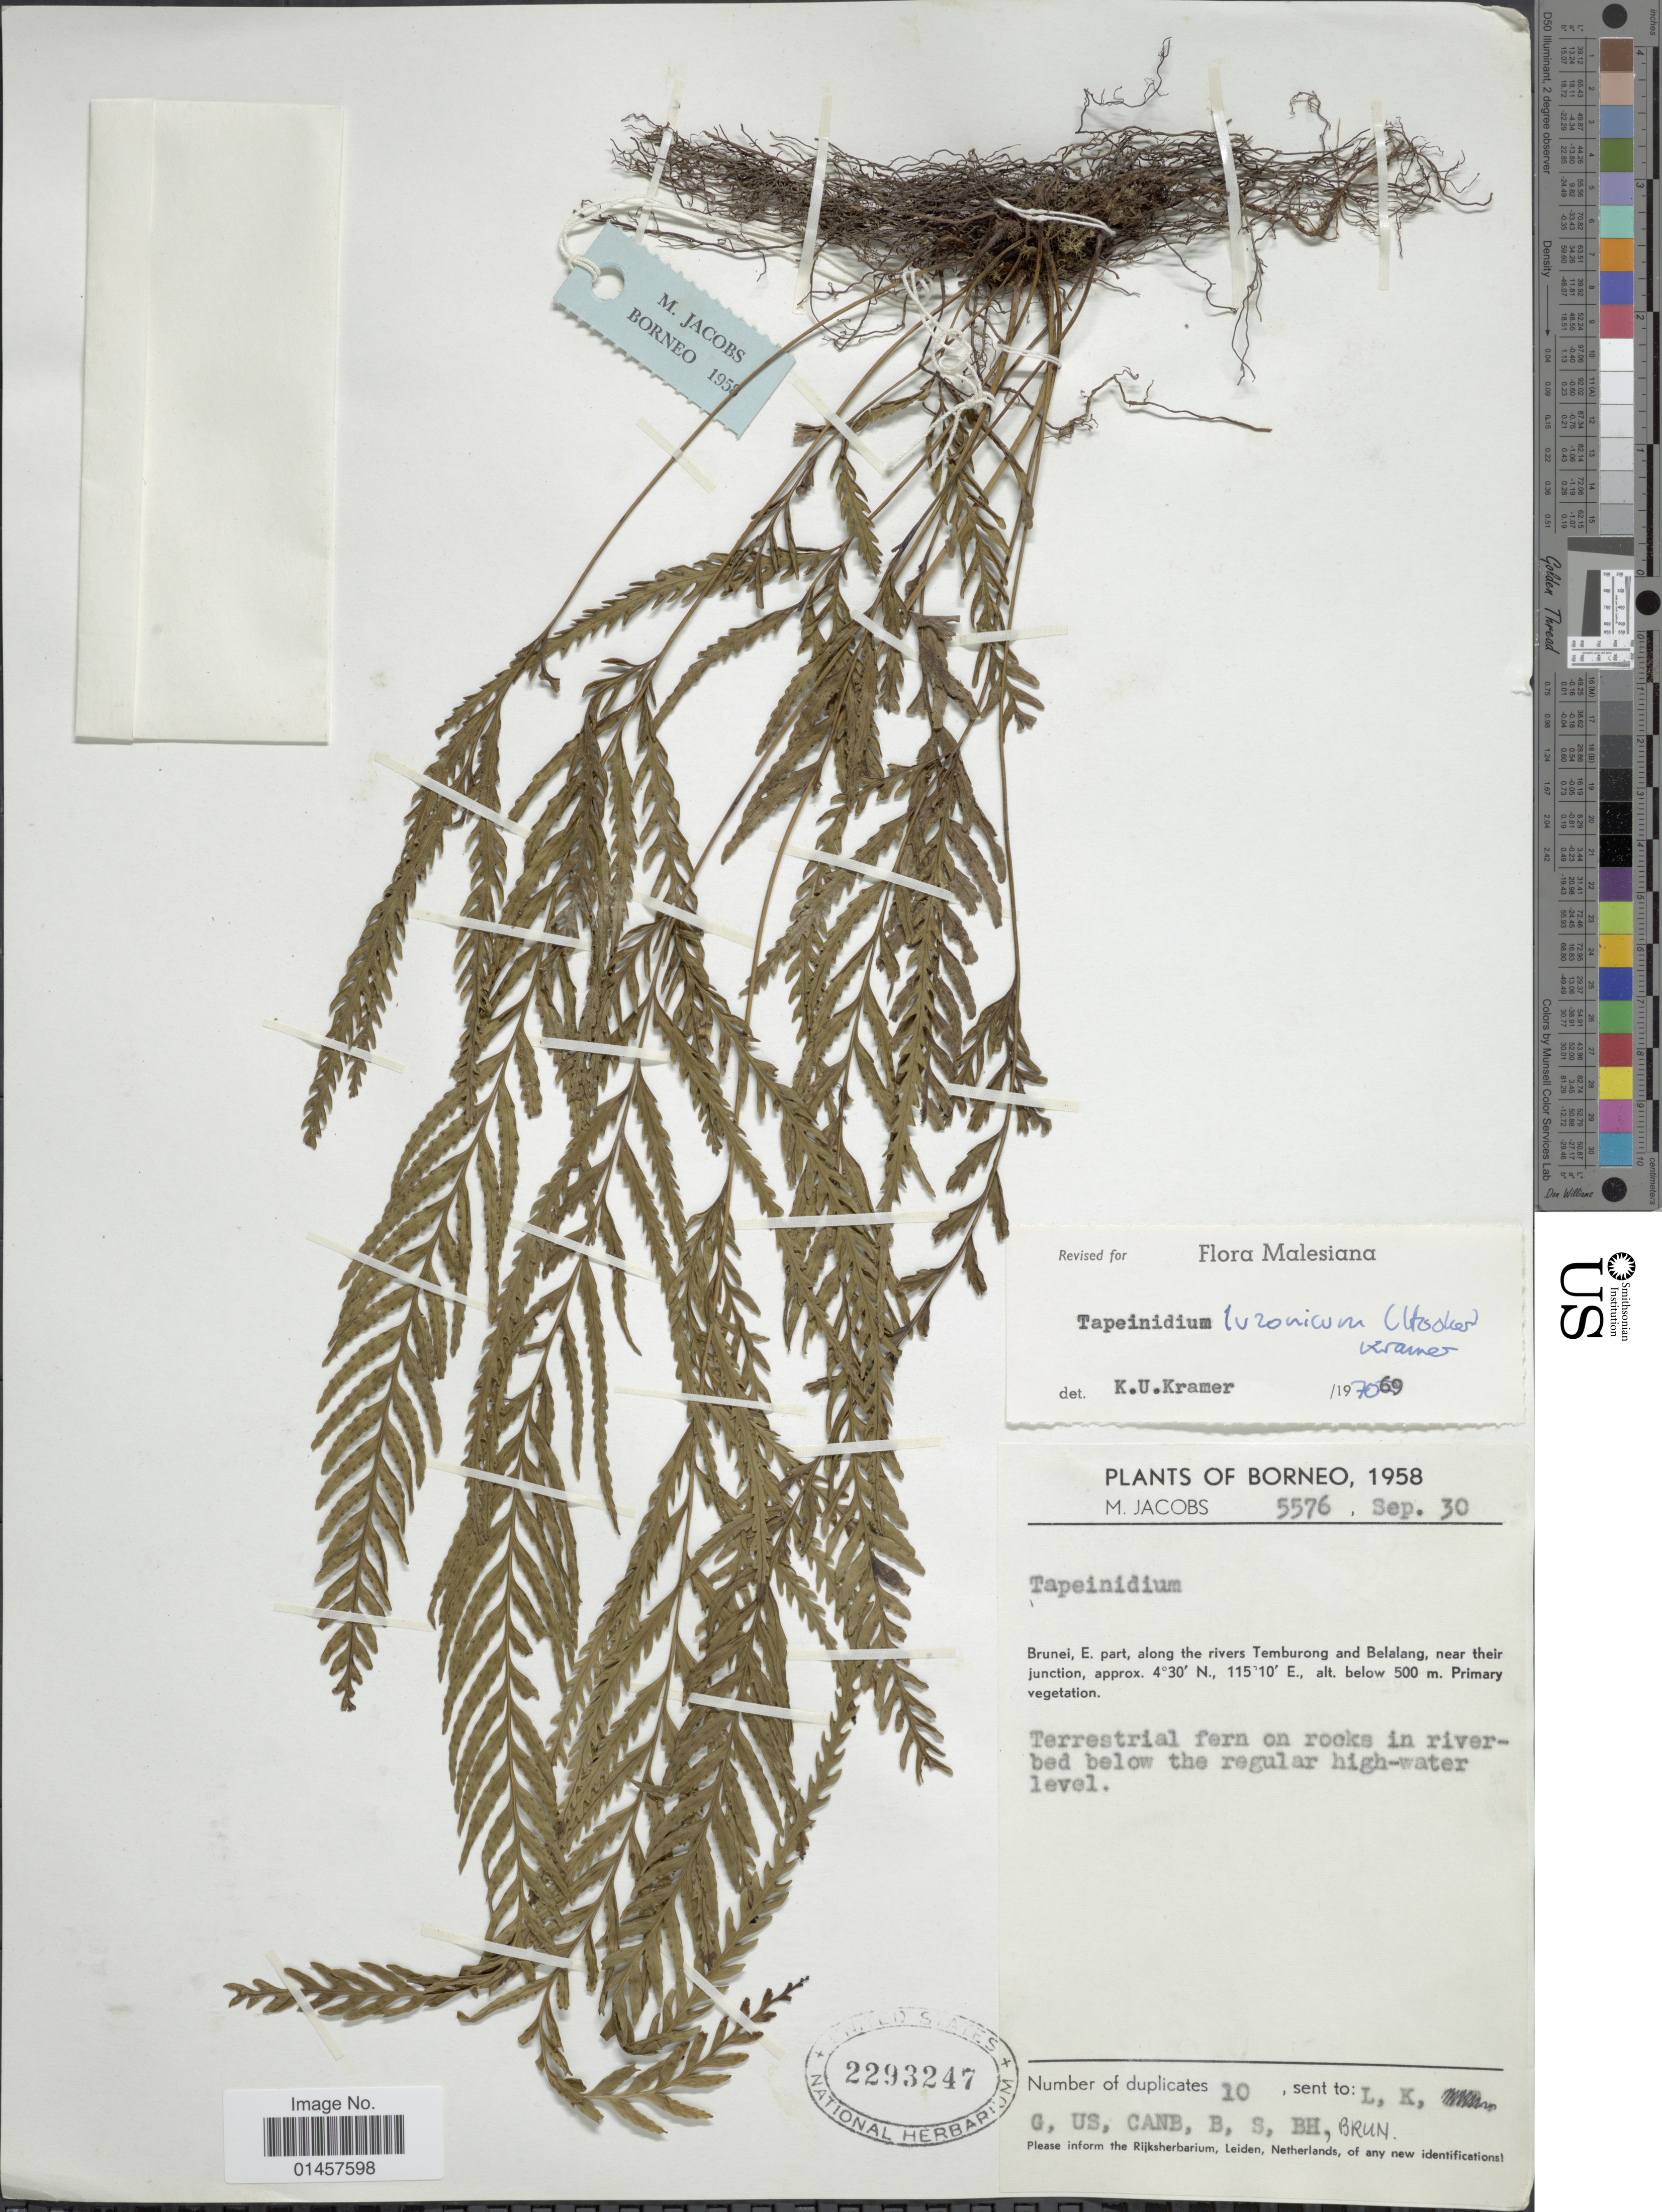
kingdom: Plantae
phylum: Tracheophyta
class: Polypodiopsida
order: Polypodiales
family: Lindsaeaceae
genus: Tapeinidium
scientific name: Tapeinidium luzonicum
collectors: M. Jacobs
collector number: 5576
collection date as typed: Transcribed d/m/y: /9/30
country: Brunei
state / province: Brunei and Muara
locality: Borneo, Brunei, E. part along the rivers Temburong and Belalang, near Their junction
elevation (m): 500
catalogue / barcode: US 2293247